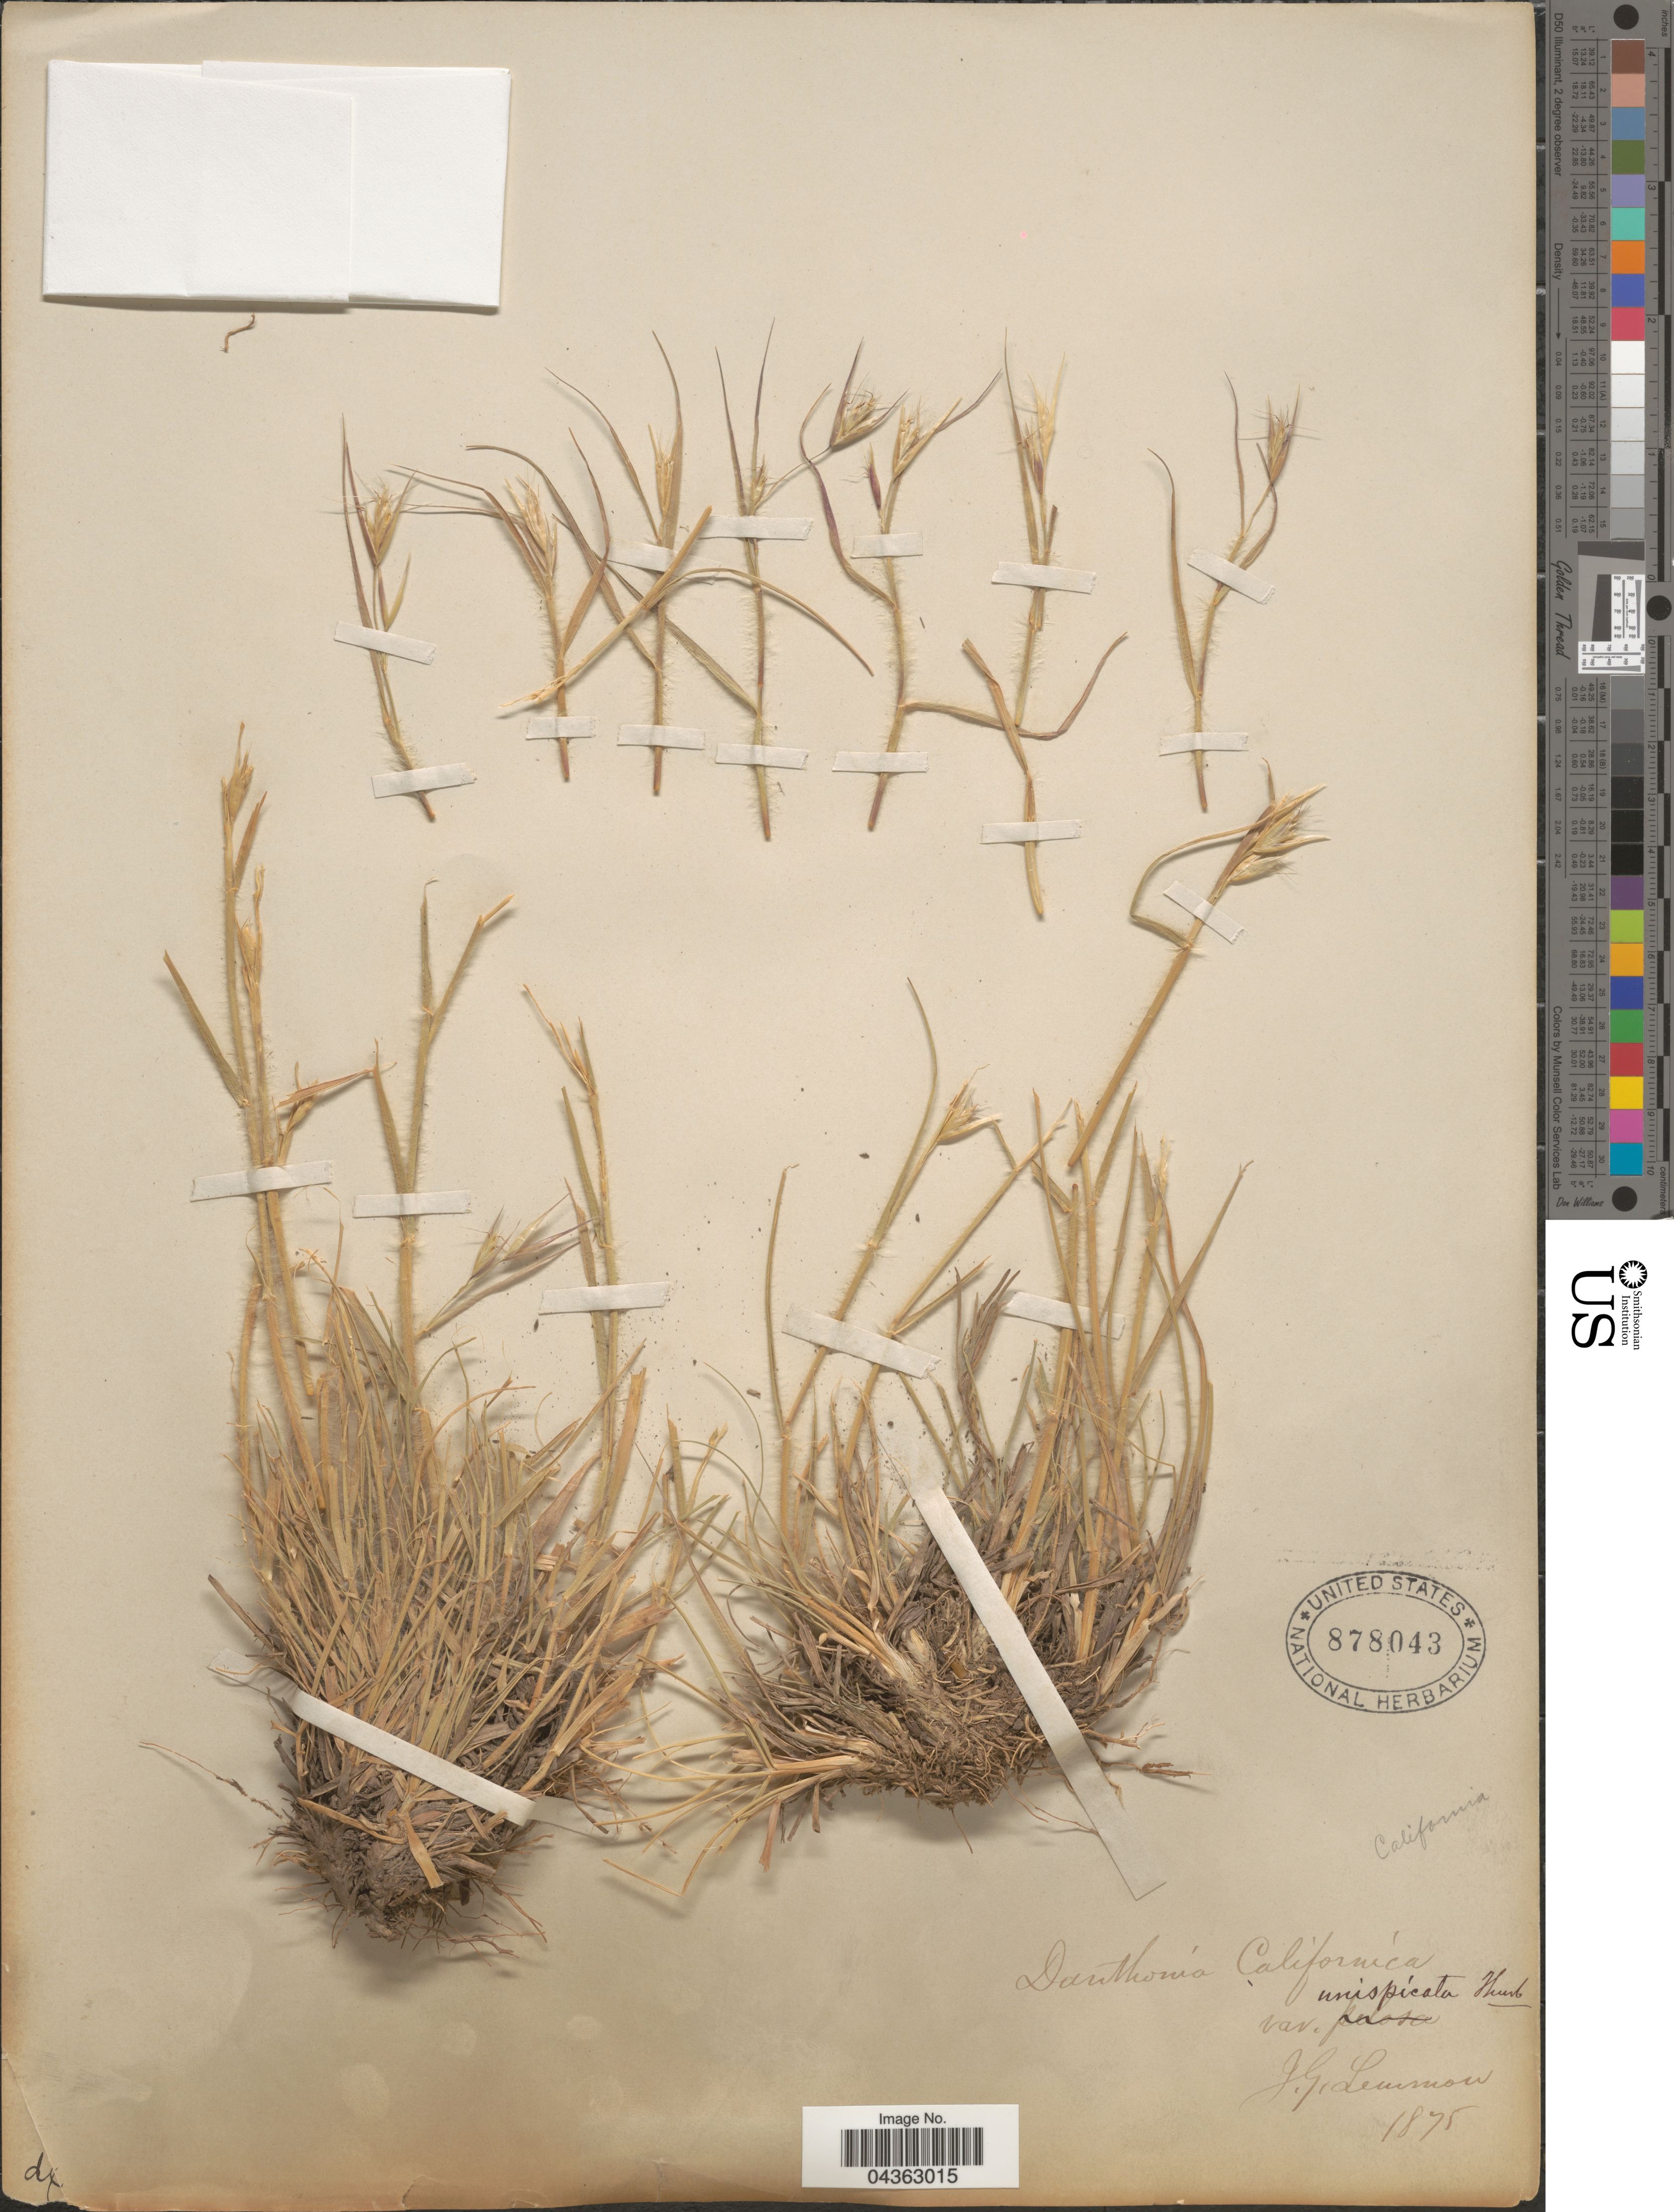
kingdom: Plantae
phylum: Tracheophyta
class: Liliopsida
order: Poales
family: Poaceae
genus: Danthonia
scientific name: Danthonia californica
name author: Bol.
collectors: J. Lemmon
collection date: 1875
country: United States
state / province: California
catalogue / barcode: US 878043